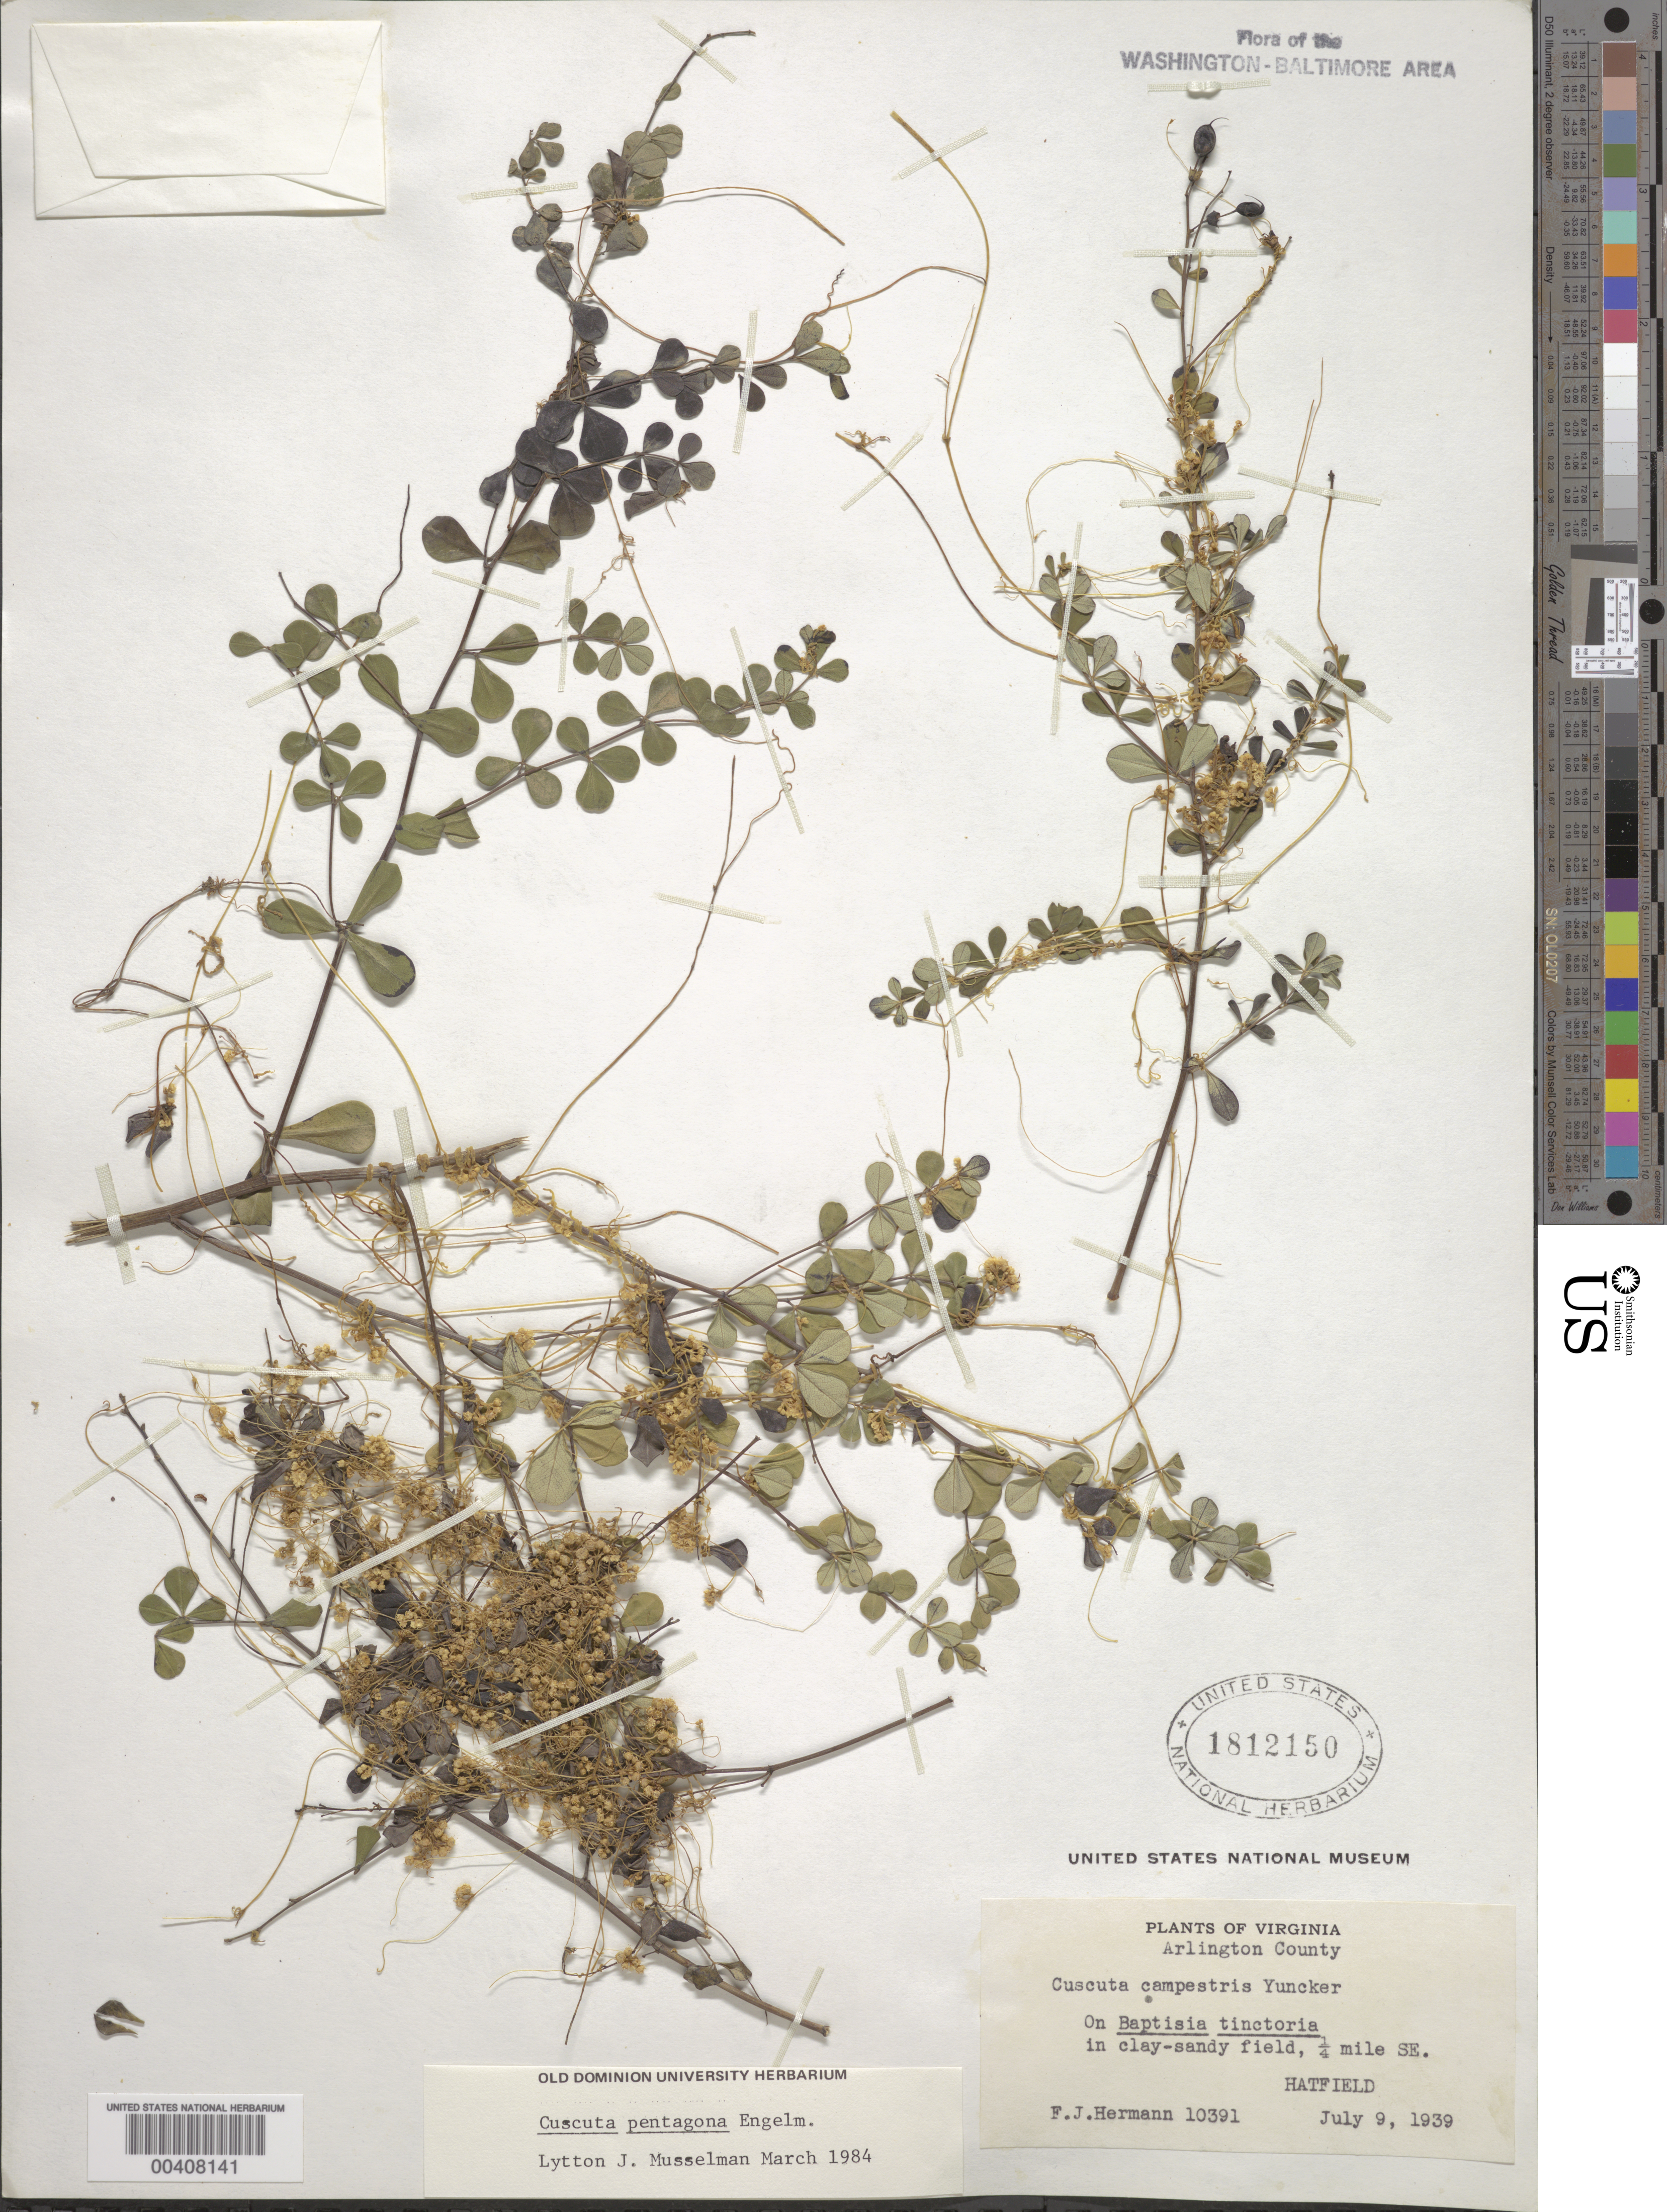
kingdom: Plantae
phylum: Tracheophyta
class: Magnoliopsida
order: Solanales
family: Convolvulaceae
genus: Cuscuta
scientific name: Cuscuta pentagona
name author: Engelm.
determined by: Musselman, Lytton J.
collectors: F. J. Hermann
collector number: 10391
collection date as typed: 09 Jul 1939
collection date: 1939-07-09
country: United States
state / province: Virginia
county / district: Arlington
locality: Hatfield, 1/4 mi. SE Of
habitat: Clay-sandy field, on Baptisia tinctoria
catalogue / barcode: US 1812150